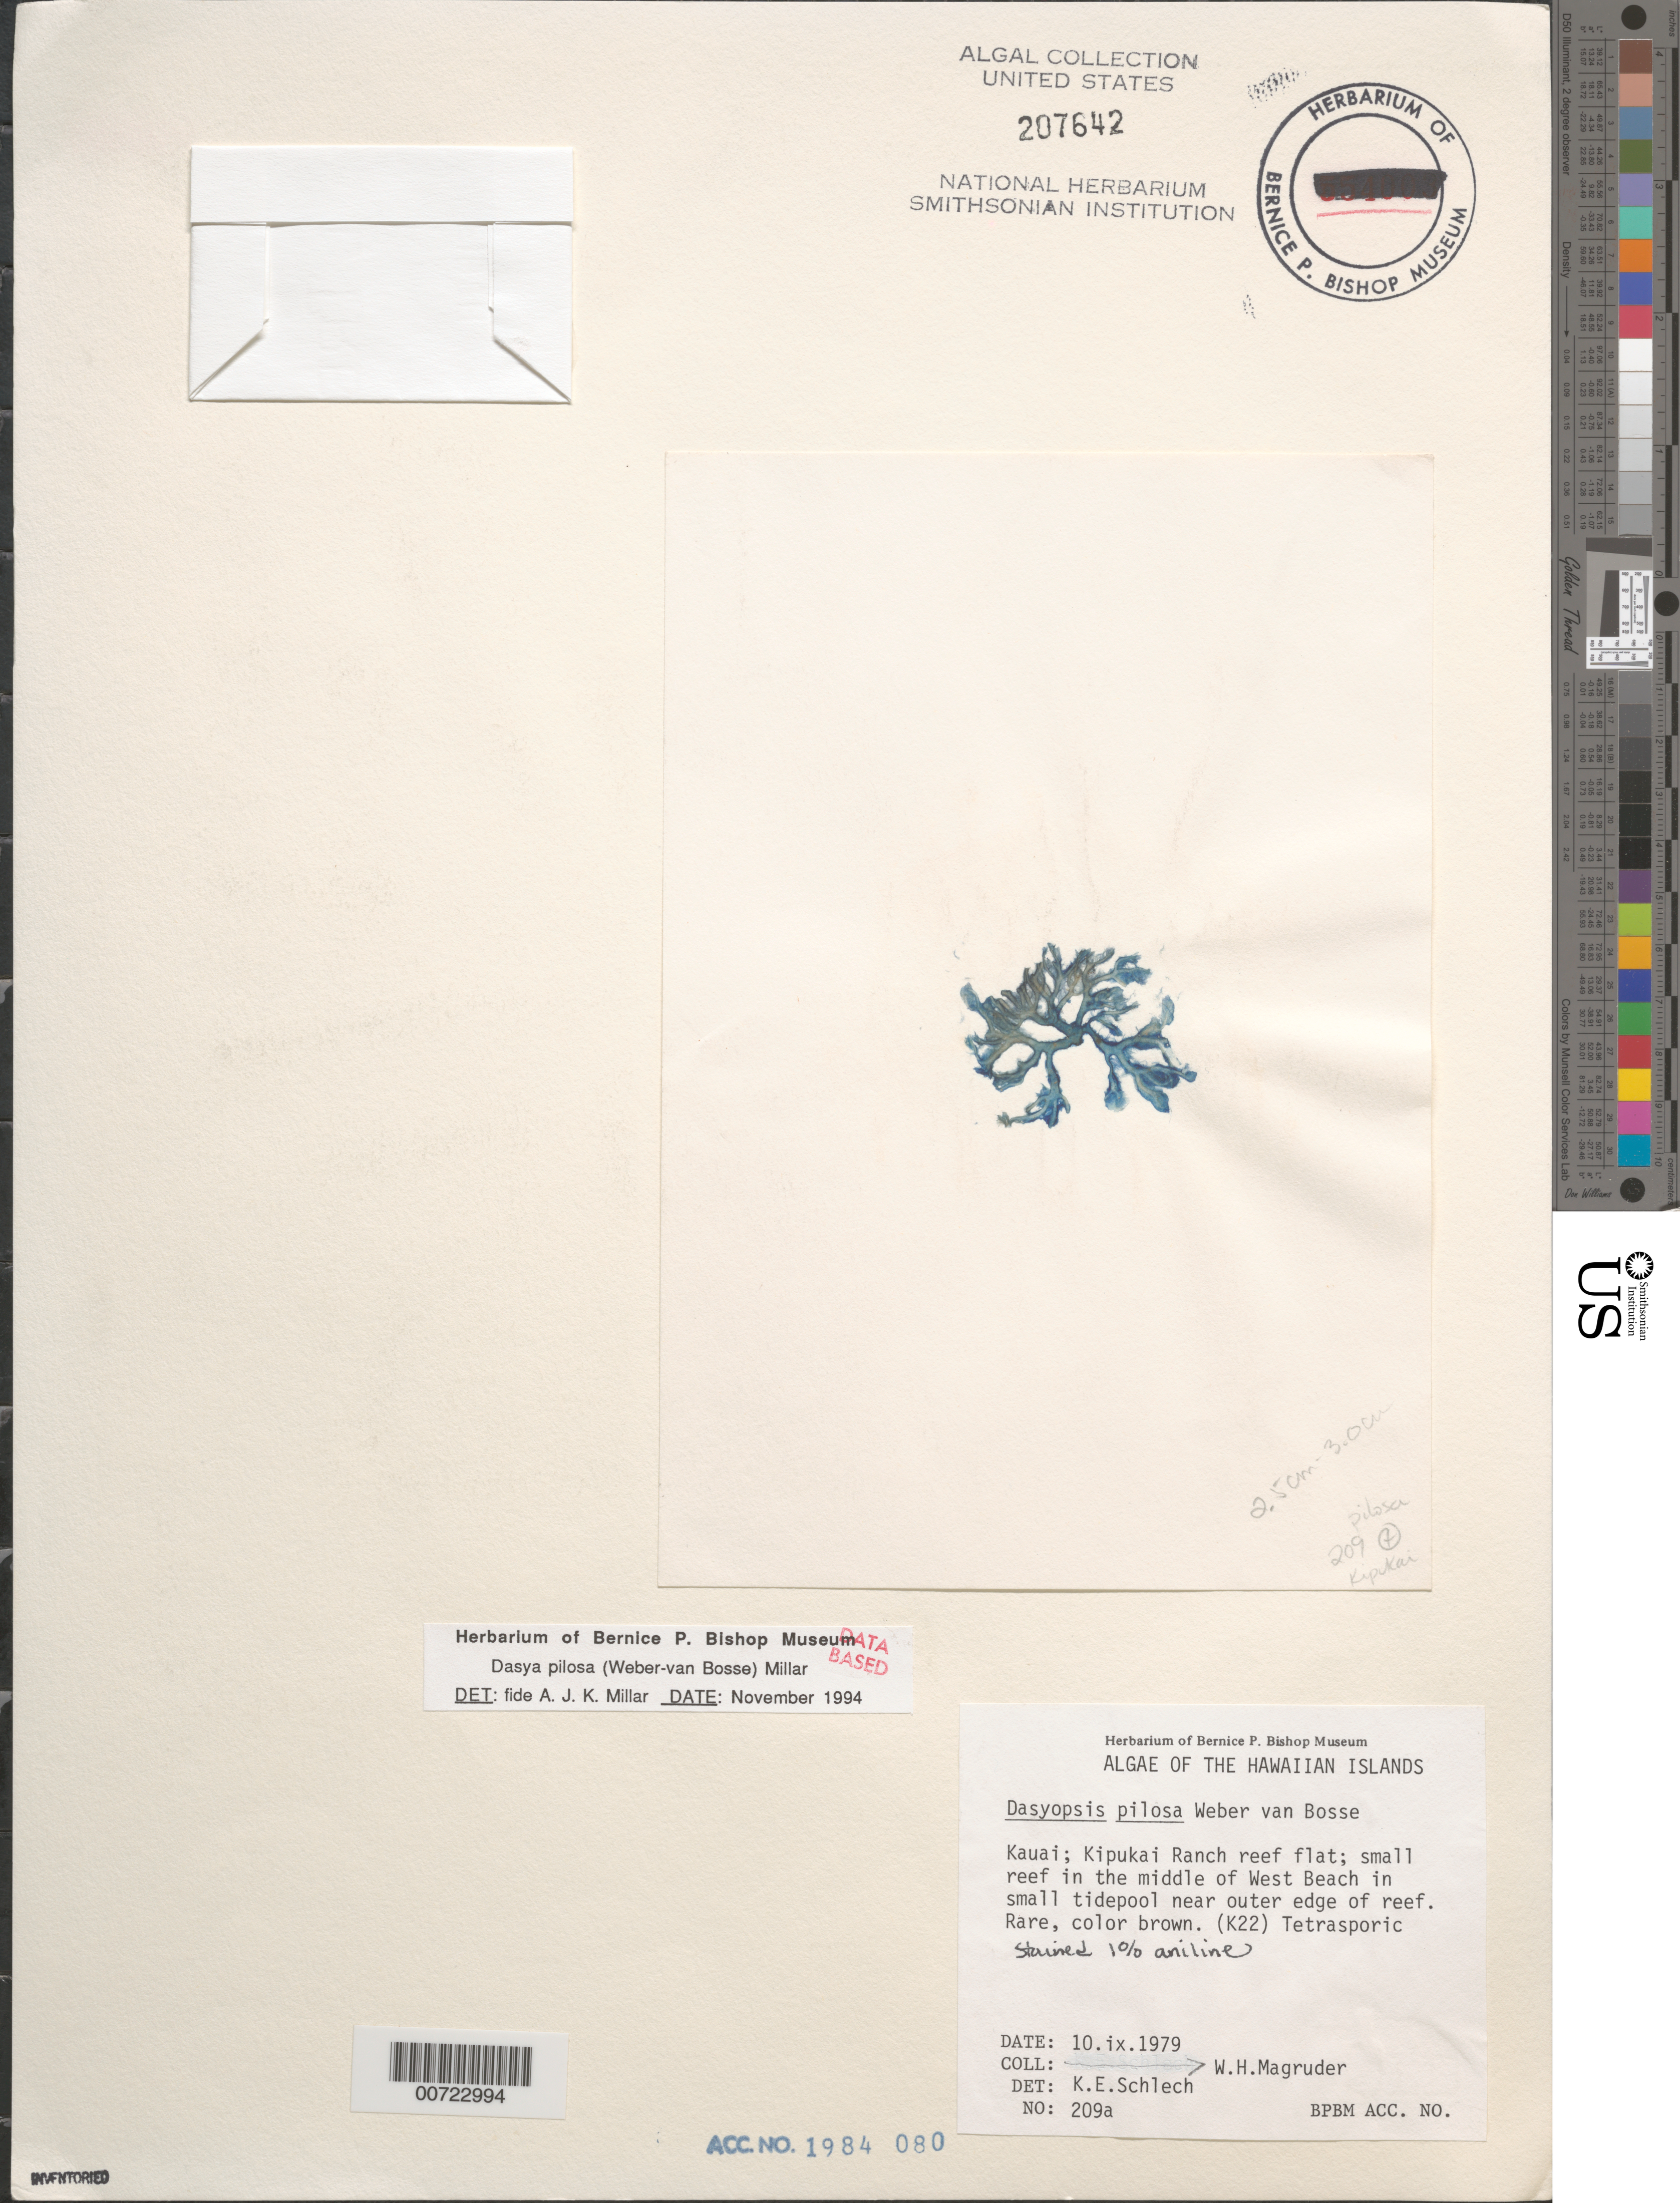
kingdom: Plantae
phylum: Rhodophyta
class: Florideophyceae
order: Ceramiales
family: Dasyaceae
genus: Dasya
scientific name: Dasya anastomosans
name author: (Weber Bosse) M.J. Wynne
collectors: W. Magruder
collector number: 209a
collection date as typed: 10 Sep 1979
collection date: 1979-09-10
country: United States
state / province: Hawaii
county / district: Kauai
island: Kaua'i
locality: Kipukai Ranch, middle of West Reef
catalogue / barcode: US 207642